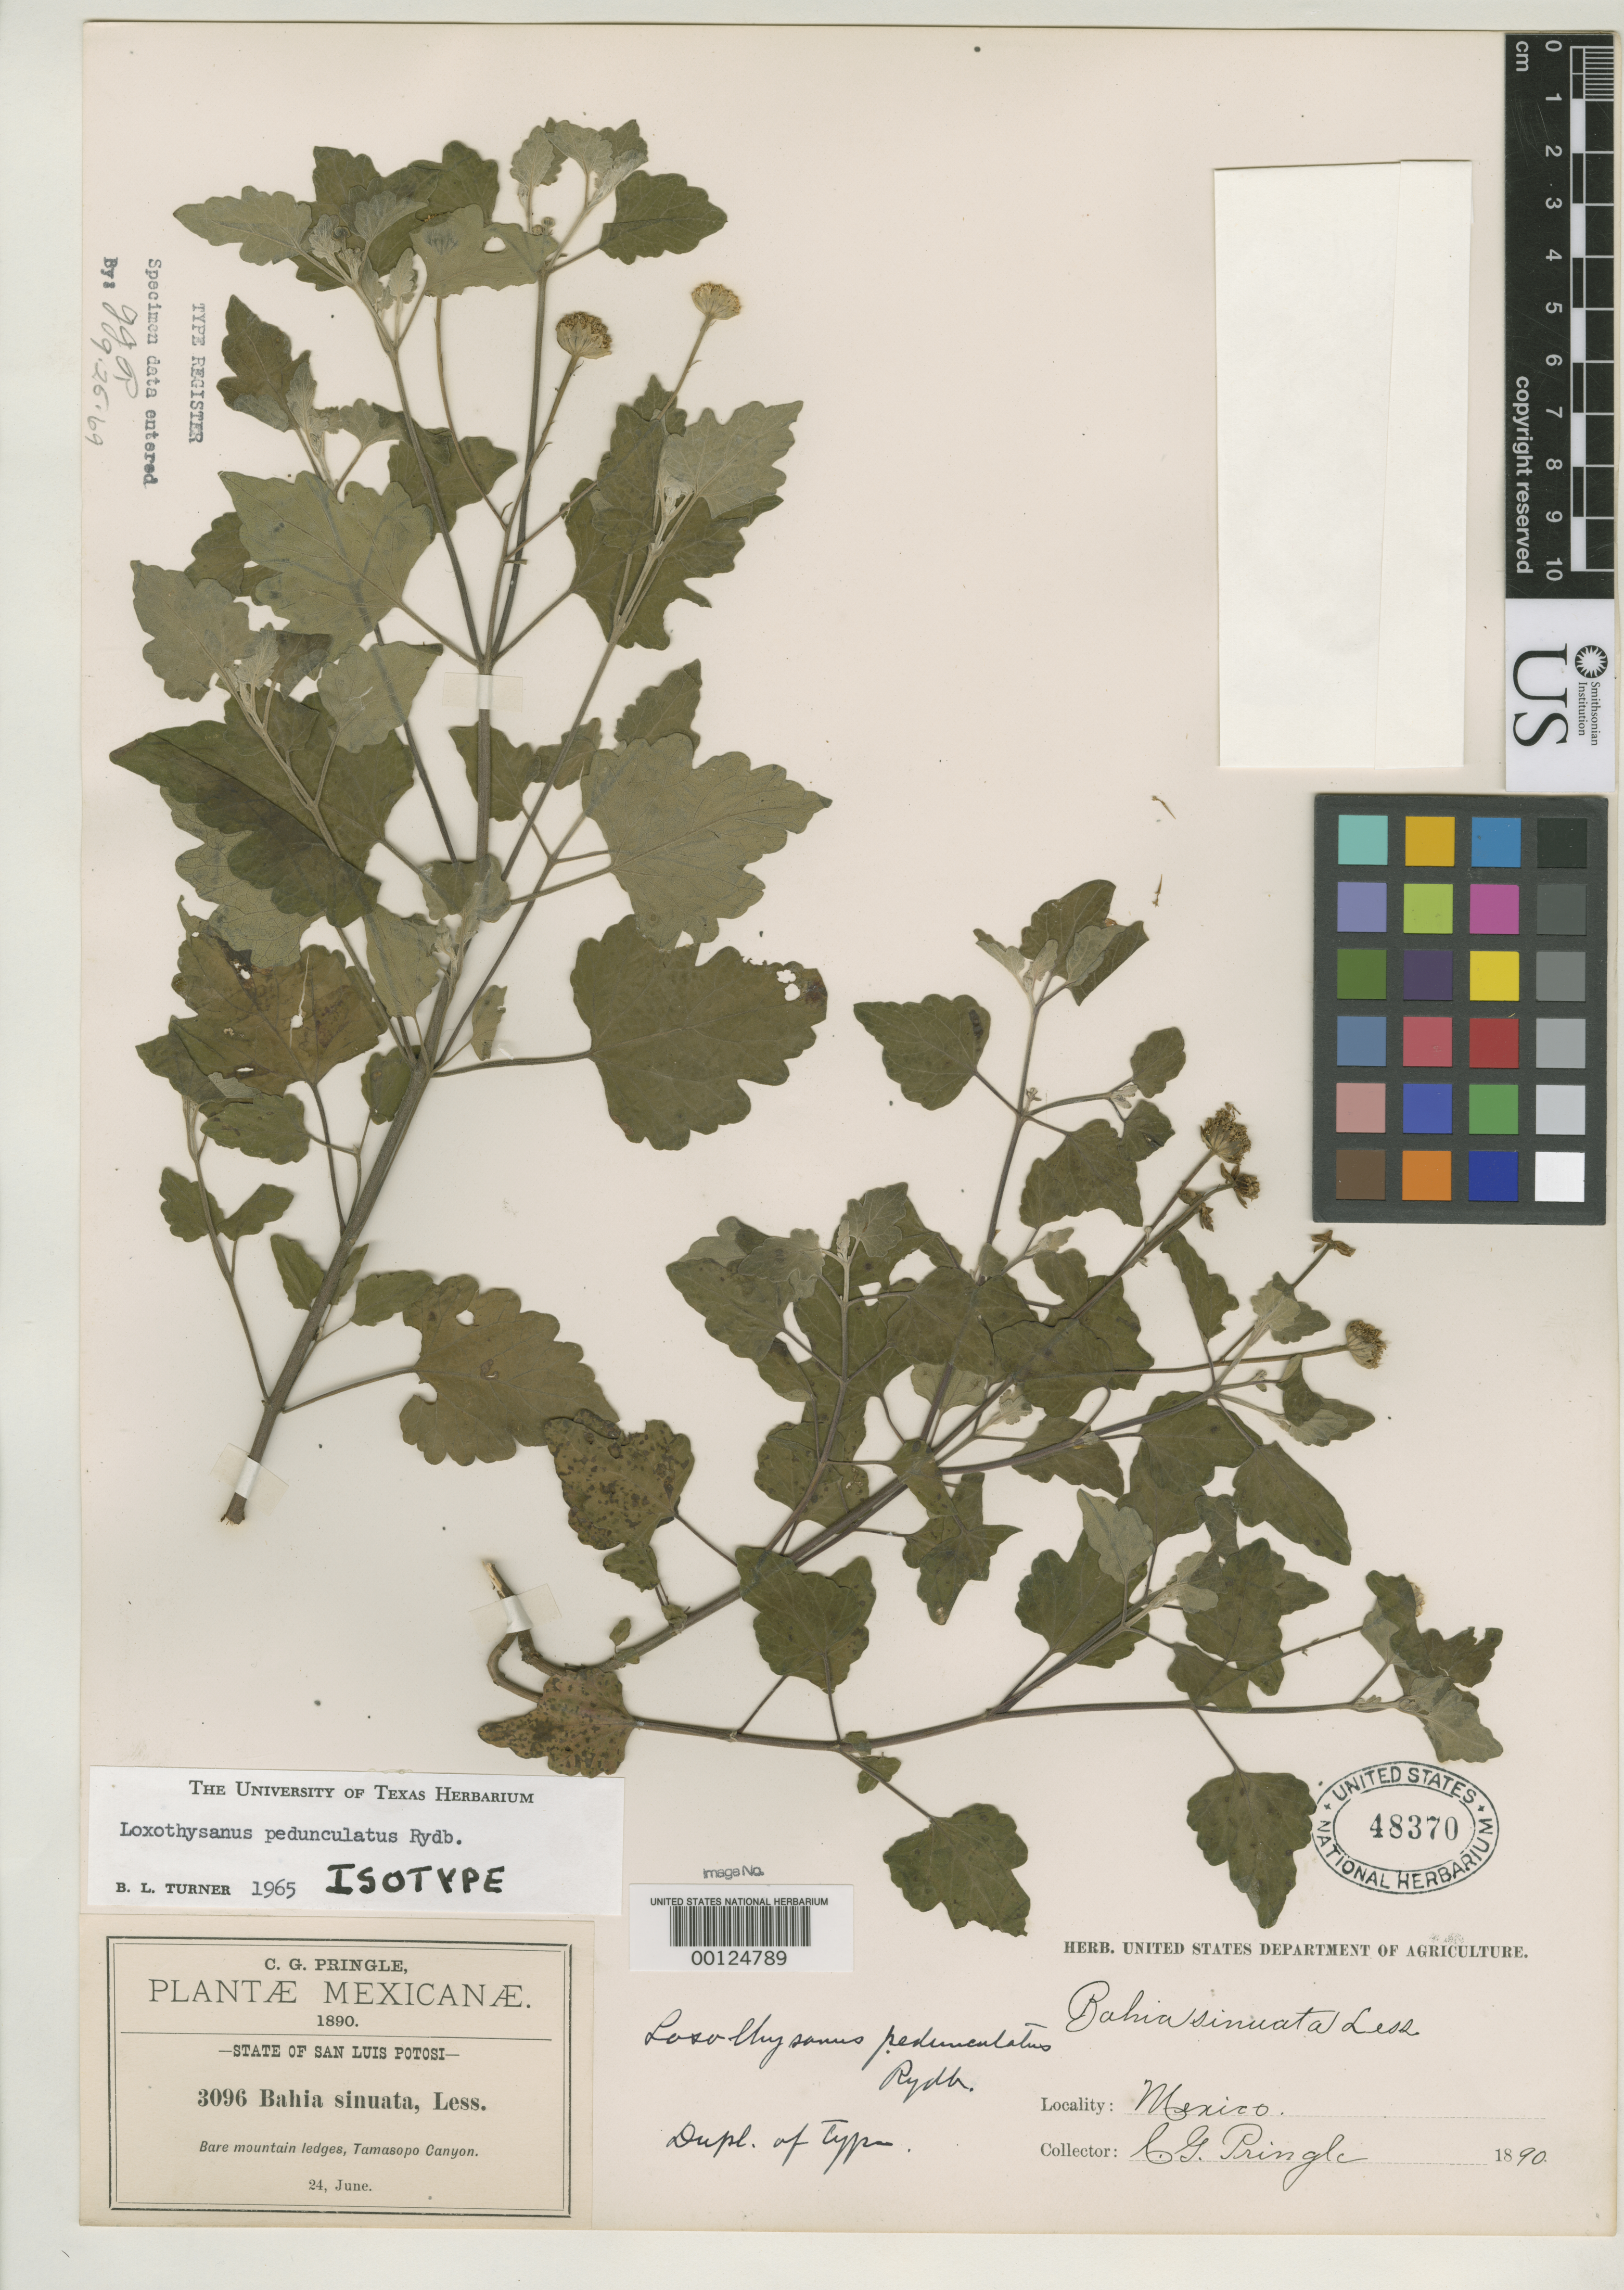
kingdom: Plantae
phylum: Tracheophyta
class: Magnoliopsida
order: Asterales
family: Asteraceae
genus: Loxothysanus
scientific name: Loxothysanus pedunculatus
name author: Rydb.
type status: Isotype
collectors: C. G. Pringle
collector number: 3096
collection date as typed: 24 Jun 1890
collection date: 1890-06-24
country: Mexico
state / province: San Luis Potosi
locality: Tamasopo Canyon.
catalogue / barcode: US 48370